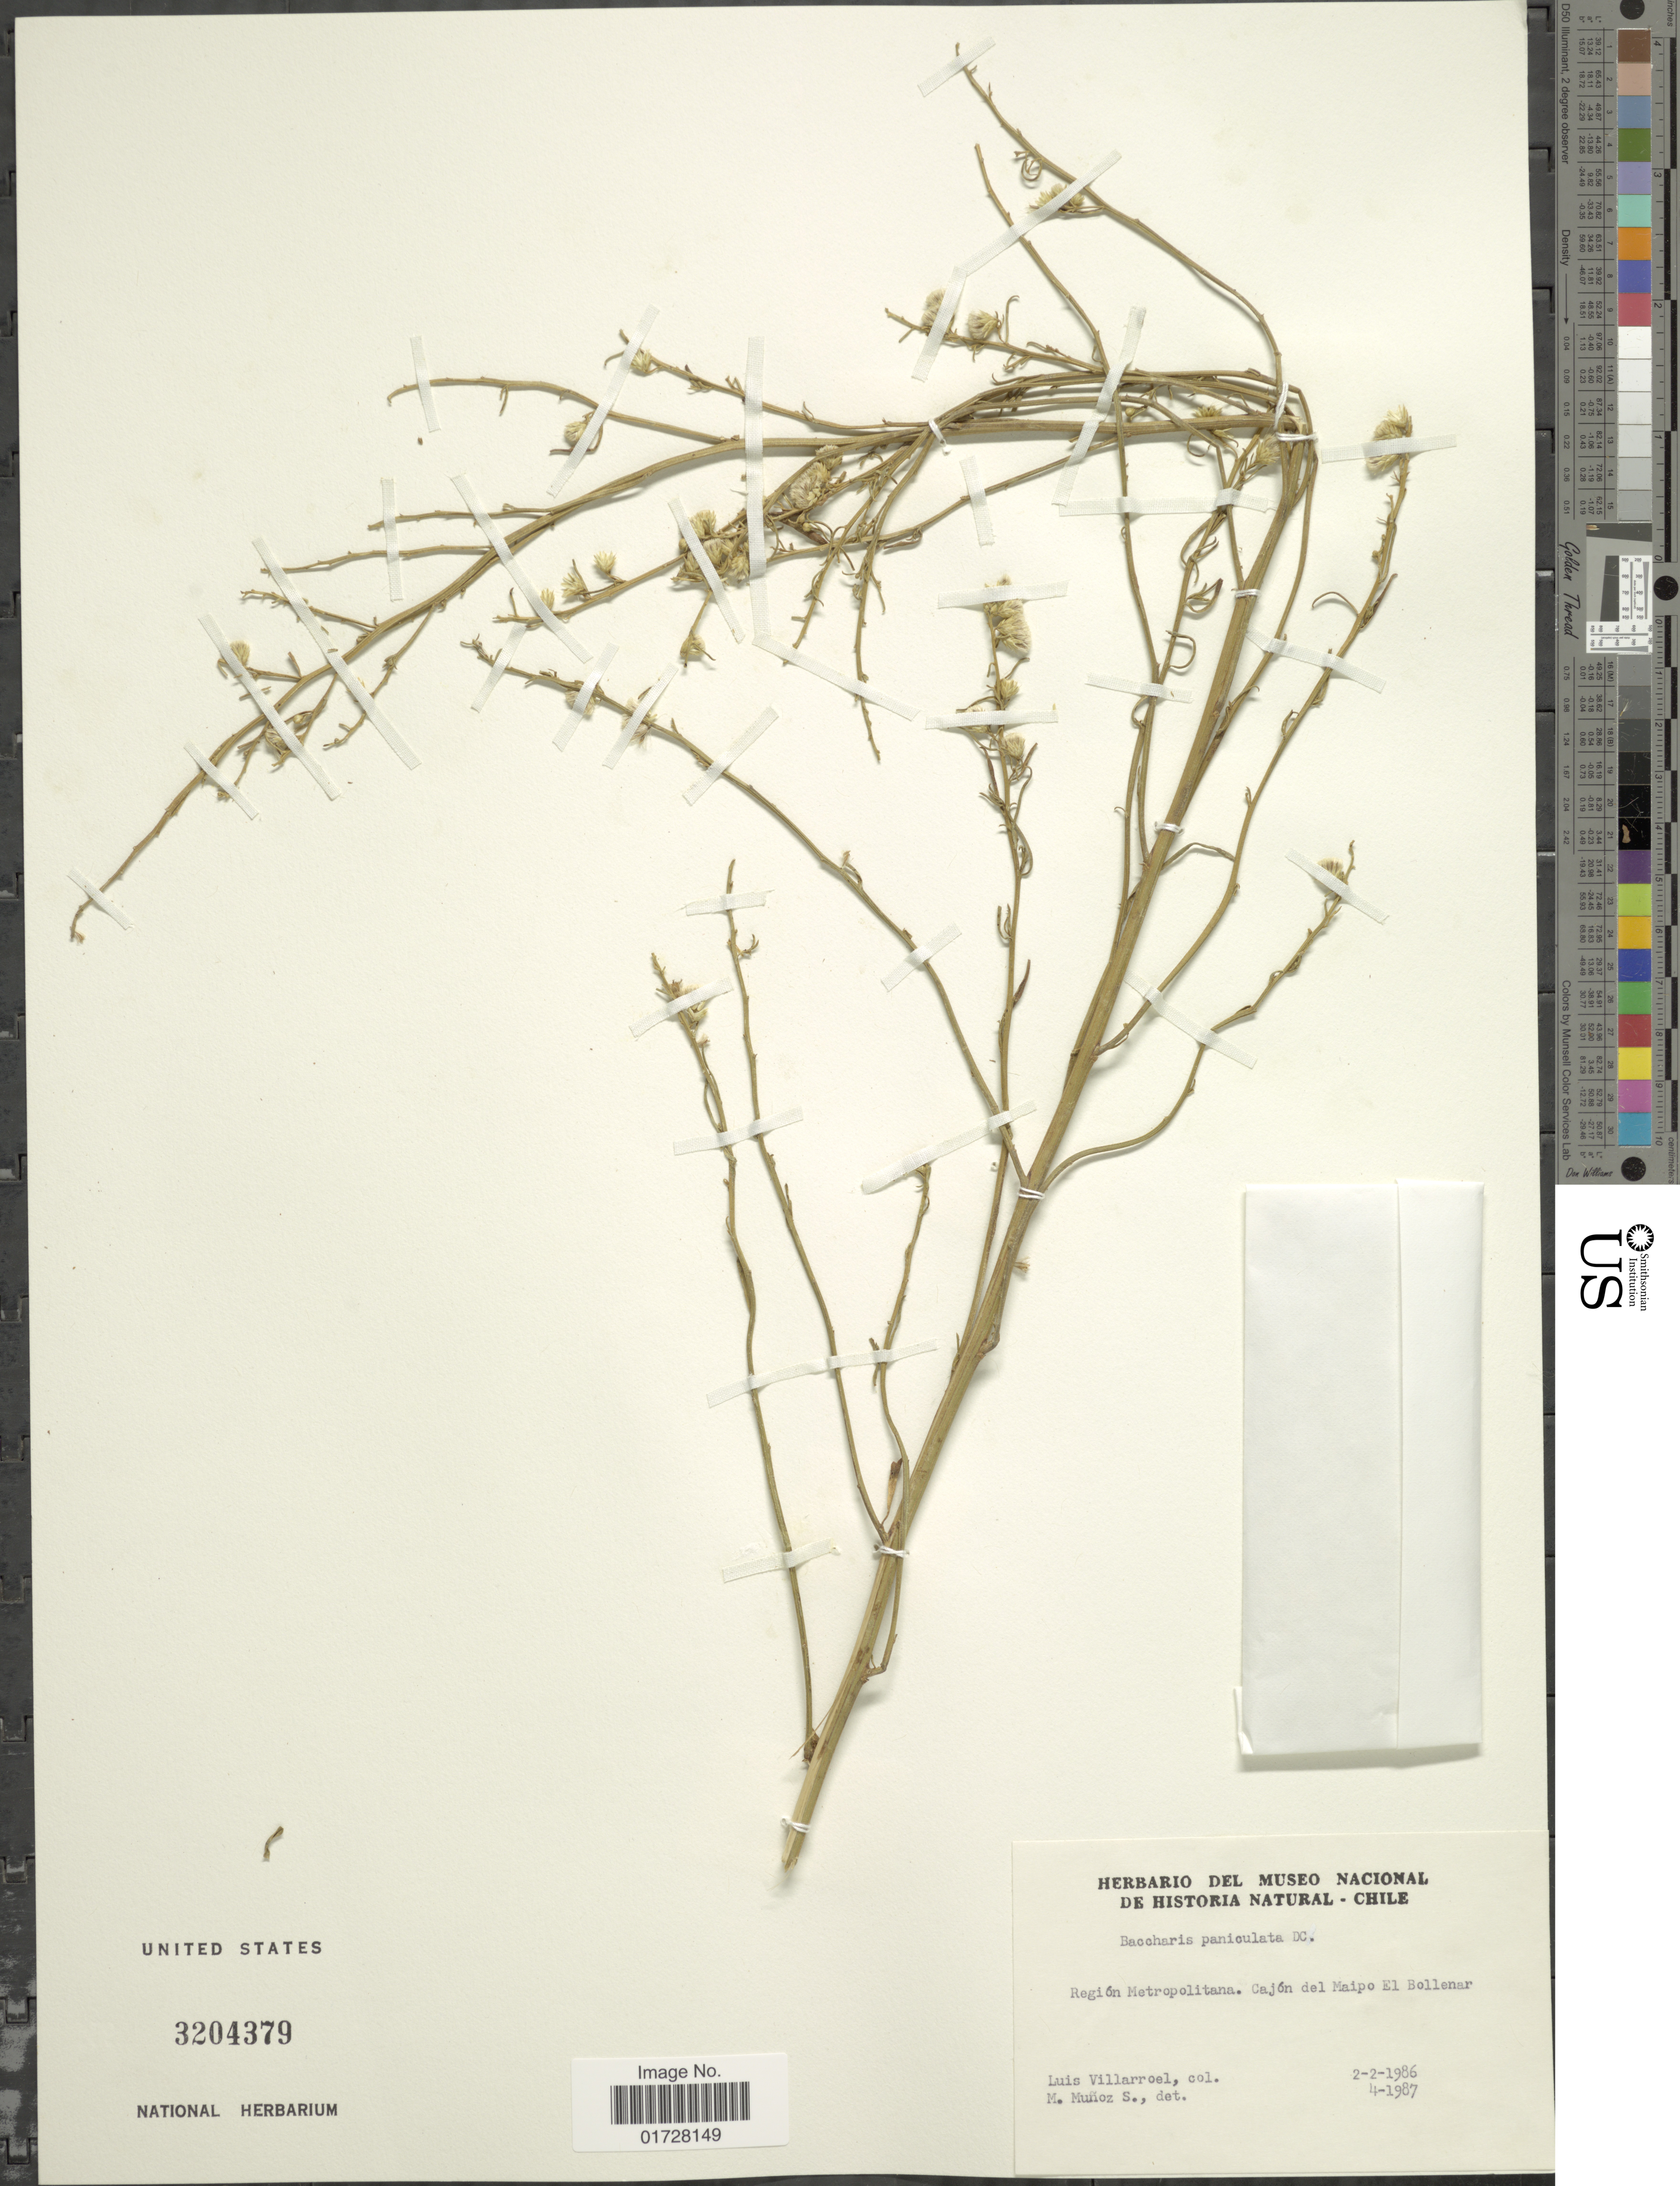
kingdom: Plantae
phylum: Tracheophyta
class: Magnoliopsida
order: Asterales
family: Asteraceae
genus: Baccharis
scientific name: Baccharis paniculata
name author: DC.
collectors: L. Villarroel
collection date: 1986-02-02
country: Chile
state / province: Región Metropolitana (RM)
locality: Cajon del Maipo El Bollenar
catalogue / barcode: US 3204379